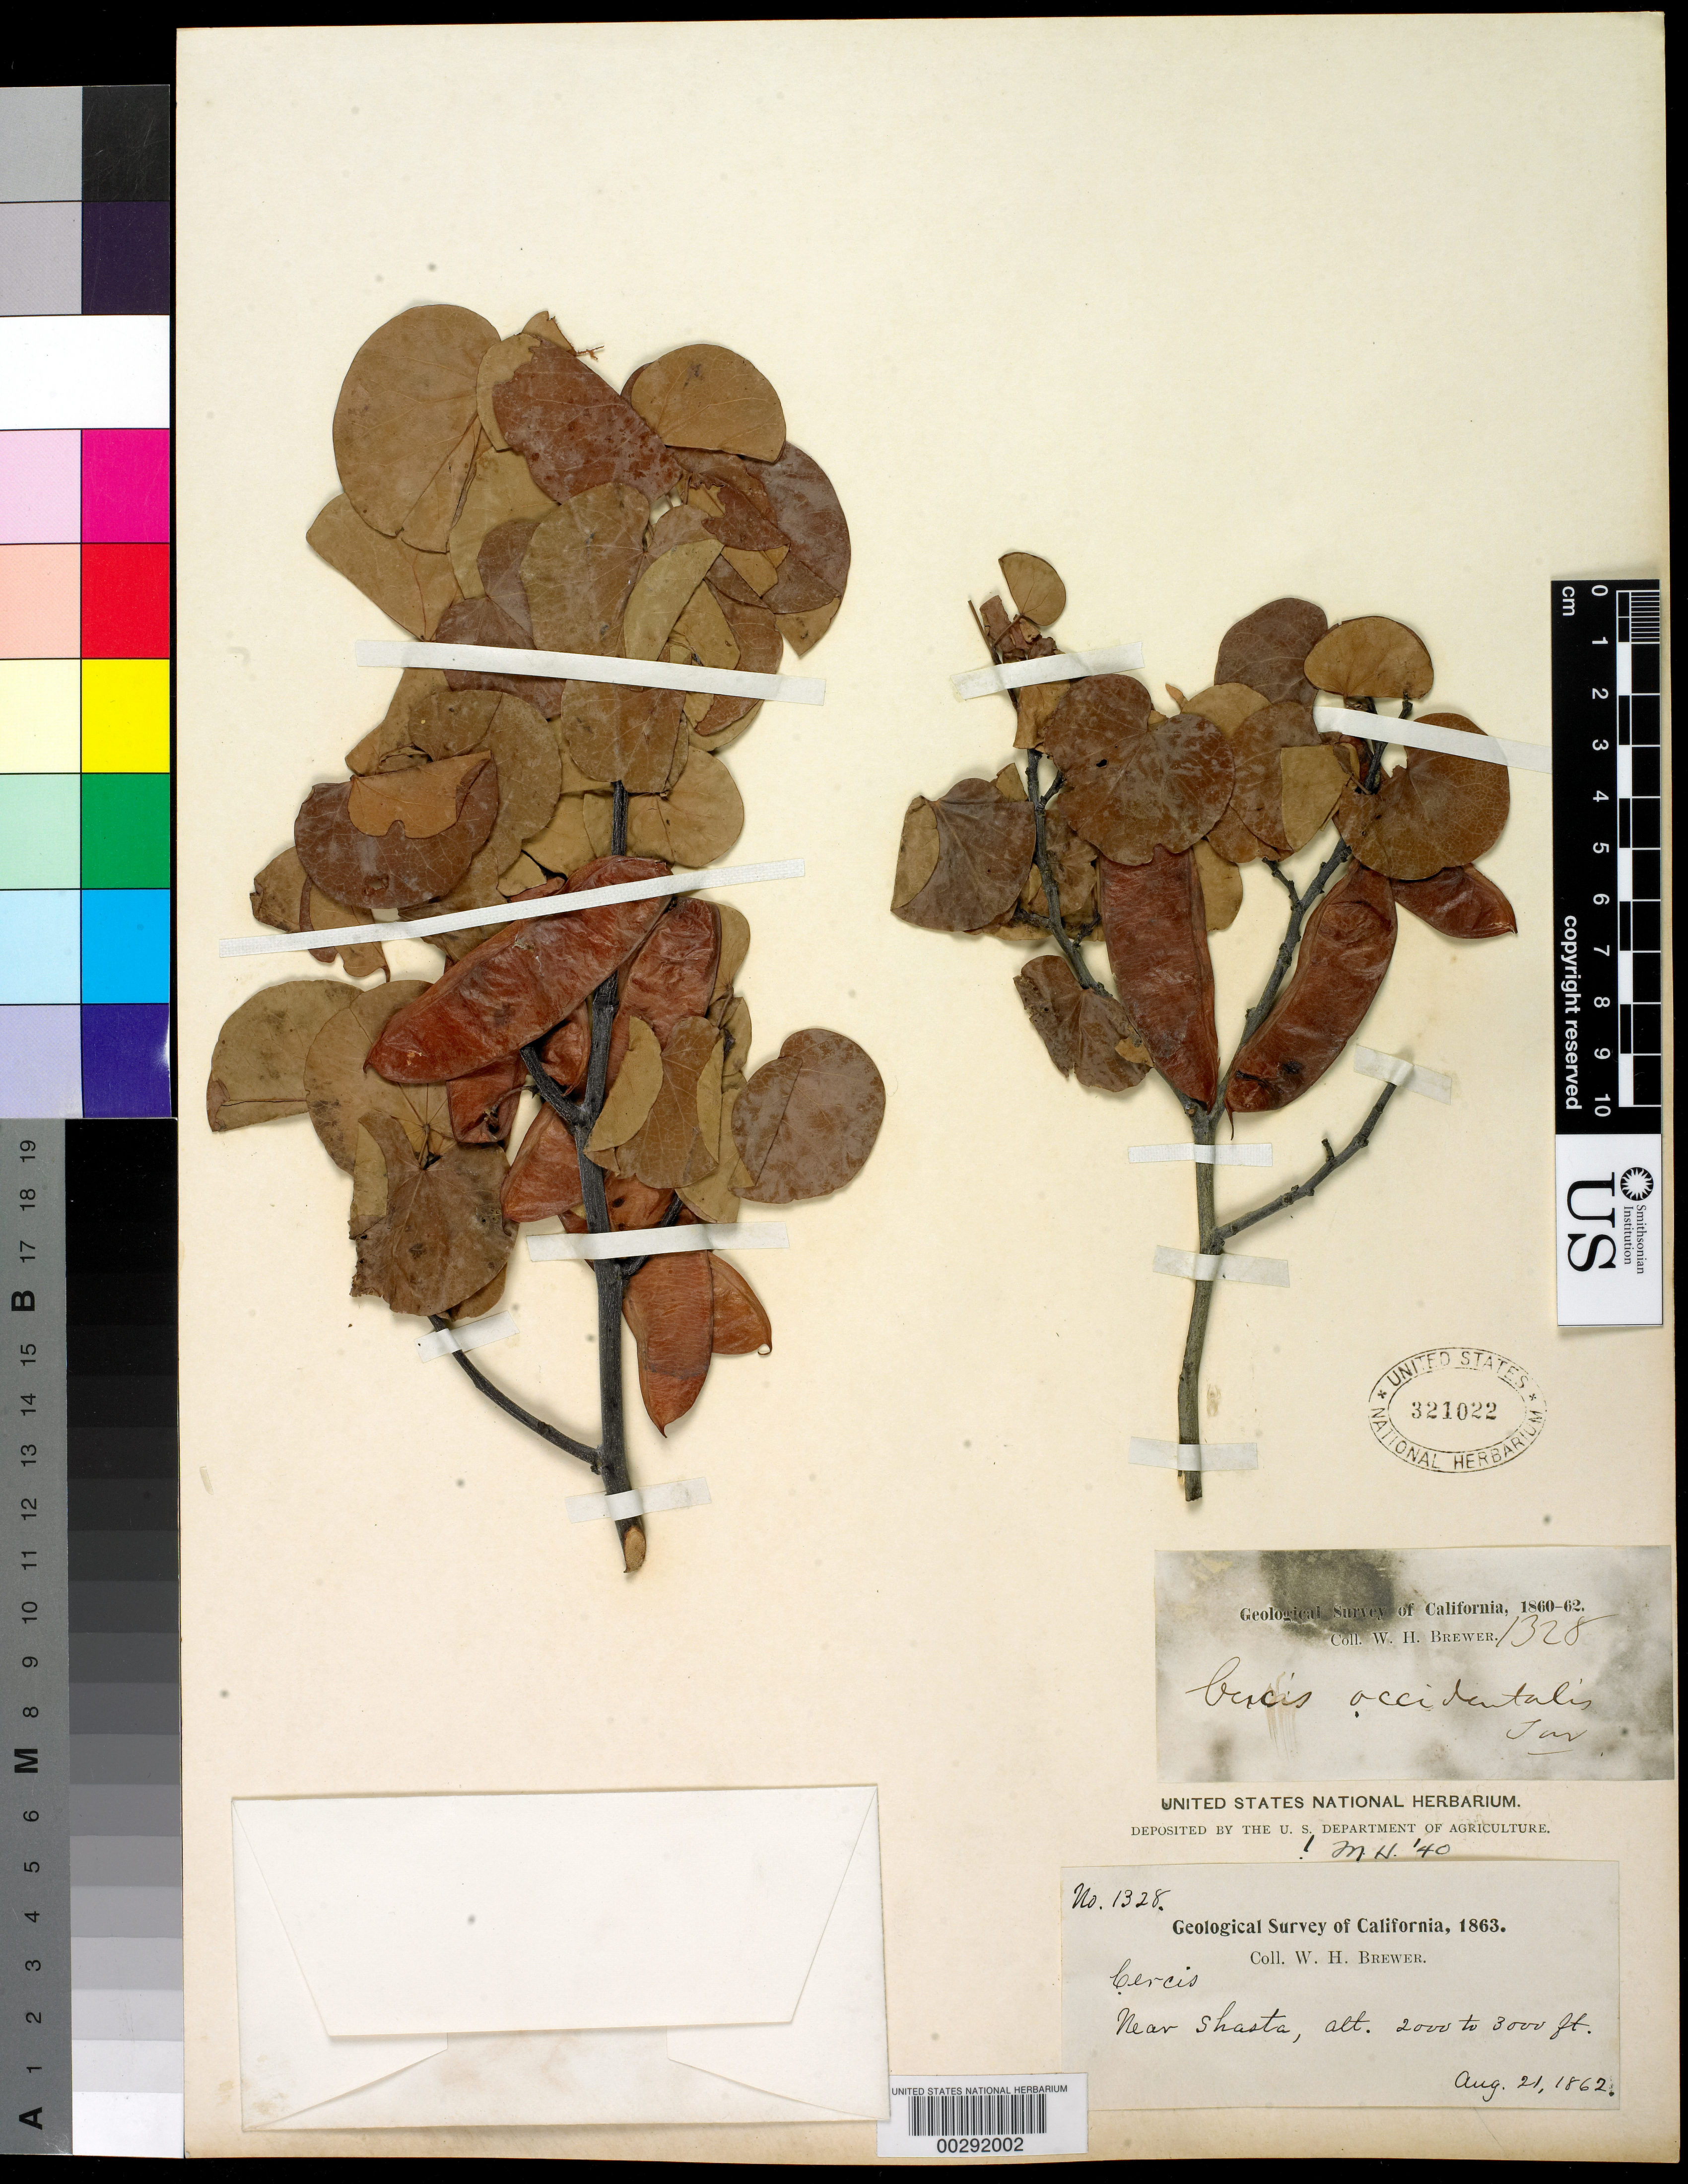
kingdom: Plantae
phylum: Tracheophyta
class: Magnoliopsida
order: Fabales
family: Fabaceae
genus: Cercis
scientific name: Cercis occidentalis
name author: Torr. ex A. Gray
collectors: W. H. Brewer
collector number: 1328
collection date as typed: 21 Aug 1862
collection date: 1862-08-21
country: United States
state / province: California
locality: Near shasta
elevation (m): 610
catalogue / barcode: US 321022